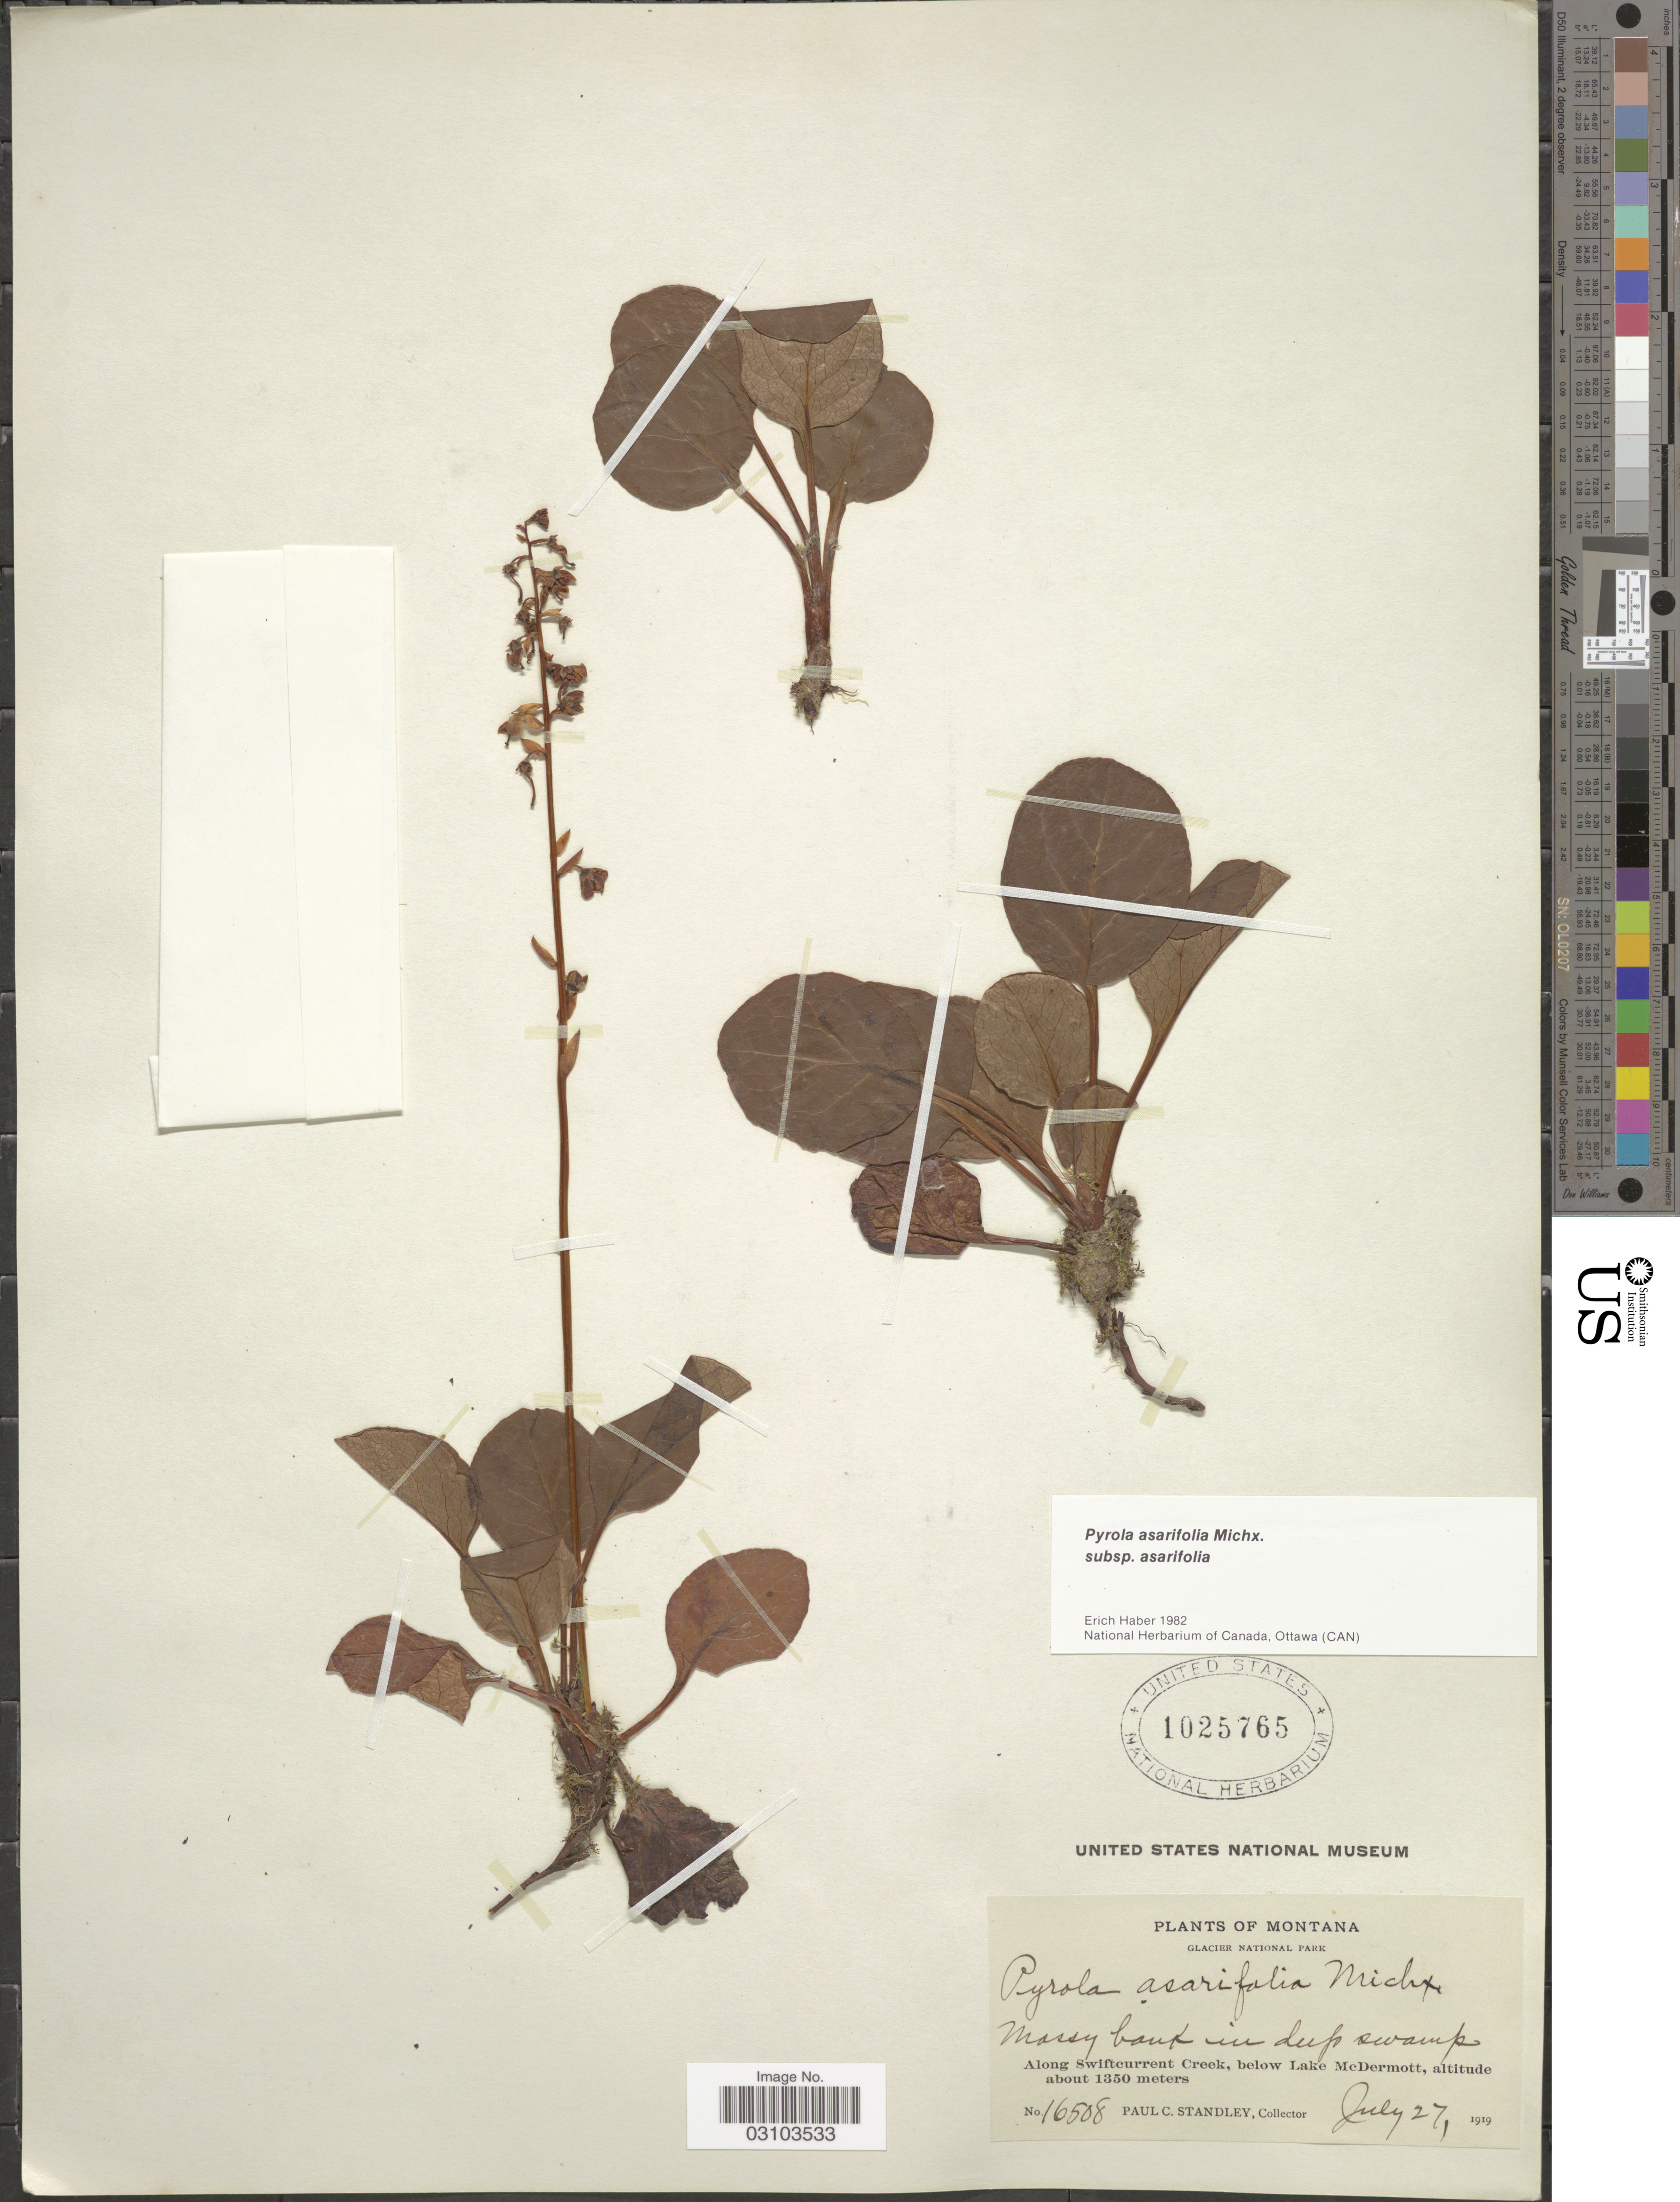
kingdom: Plantae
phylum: Tracheophyta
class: Magnoliopsida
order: Ericales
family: Ericaceae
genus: Pyrola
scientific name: Pyrola asarifolia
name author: Michx.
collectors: P. C. Standley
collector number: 16508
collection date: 1919-07-27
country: United States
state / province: Montana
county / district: Glacier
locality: Glacier National Park, along Swiftcurrent Creek, below Lake McDermott.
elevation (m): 1350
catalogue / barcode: US 1025765